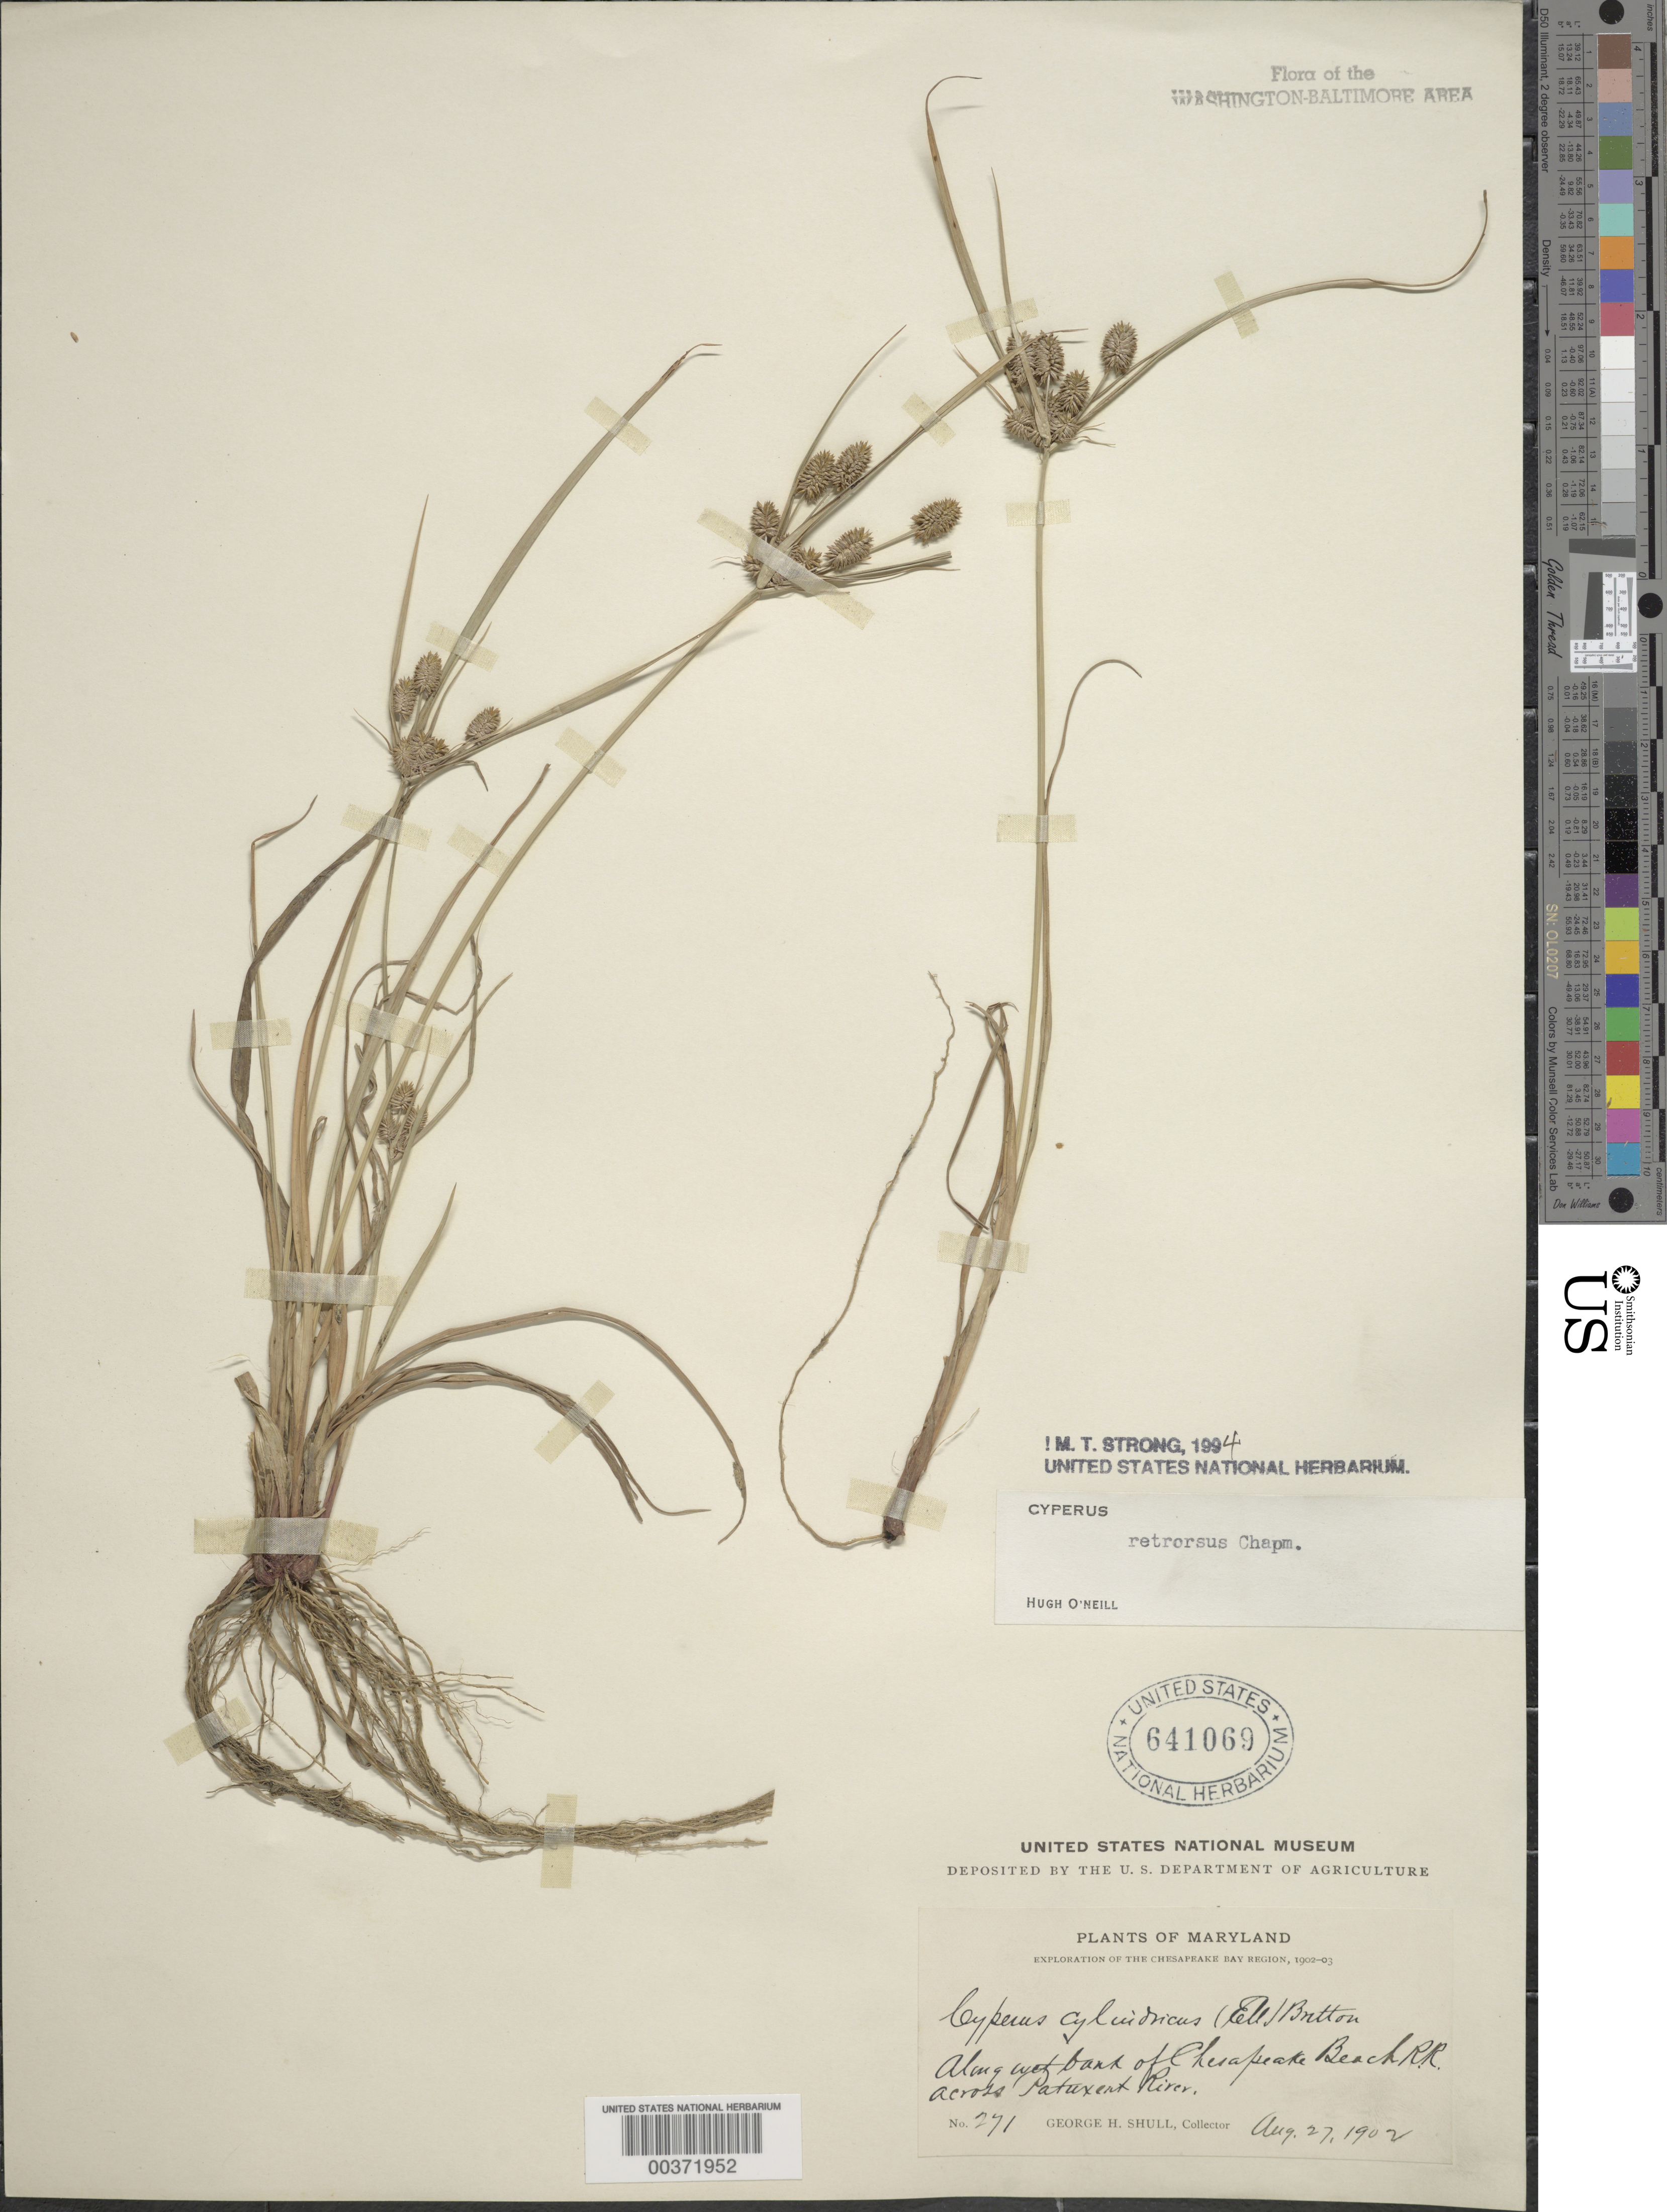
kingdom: Plantae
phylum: Tracheophyta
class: Liliopsida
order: Poales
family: Cyperaceae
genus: Cyperus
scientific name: Cyperus retrorsus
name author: Chapm.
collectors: G. H. Shull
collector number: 271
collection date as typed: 27 Aug 1902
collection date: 1902-08-27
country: United States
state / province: Maryland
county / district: Calvert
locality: Chesapeake Beach Railroad at Patuxent River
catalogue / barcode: US 641069